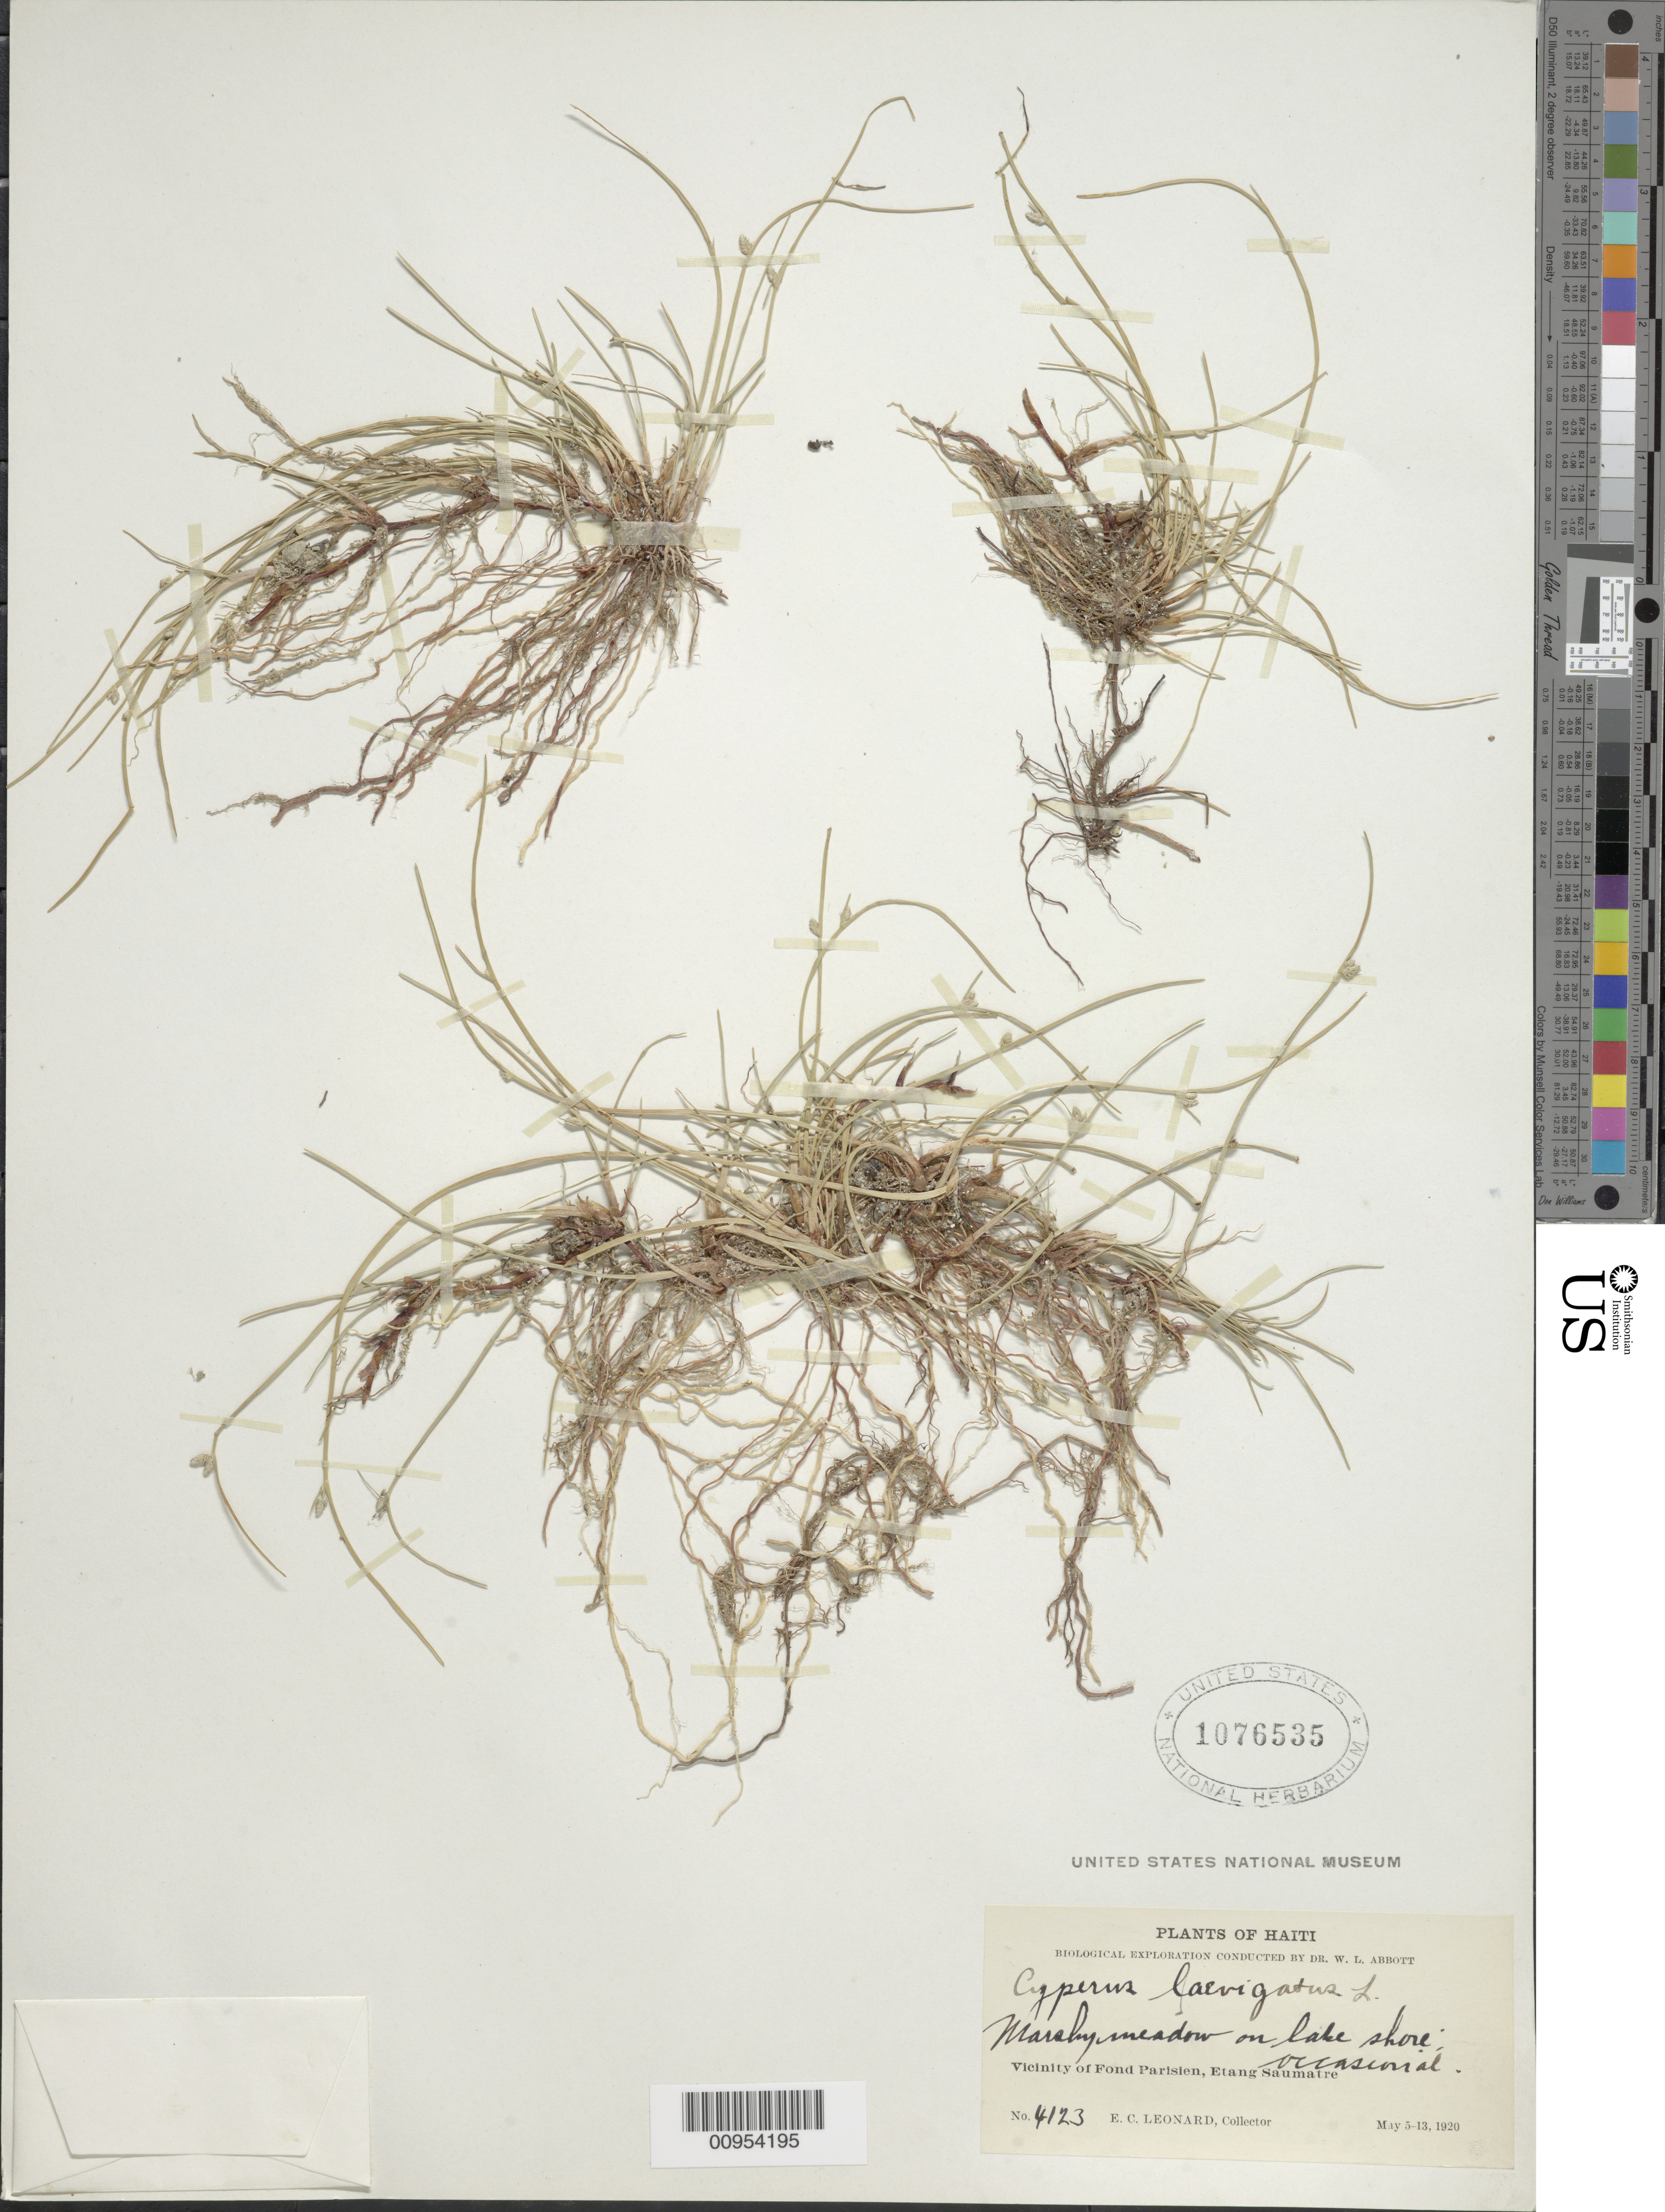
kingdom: Plantae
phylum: Tracheophyta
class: Liliopsida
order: Poales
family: Cyperaceae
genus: Cyperus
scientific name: Cyperus laevigatus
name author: L.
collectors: E. C. Leonard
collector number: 4123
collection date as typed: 05 May 1920 to 13 May 1920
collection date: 1920-05-05/1920-05-13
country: Haiti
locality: meadow on lake shore, vicinity of Fond Parisien, Etang Saumatre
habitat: Marshy meadow on lake shore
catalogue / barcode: US 1076535